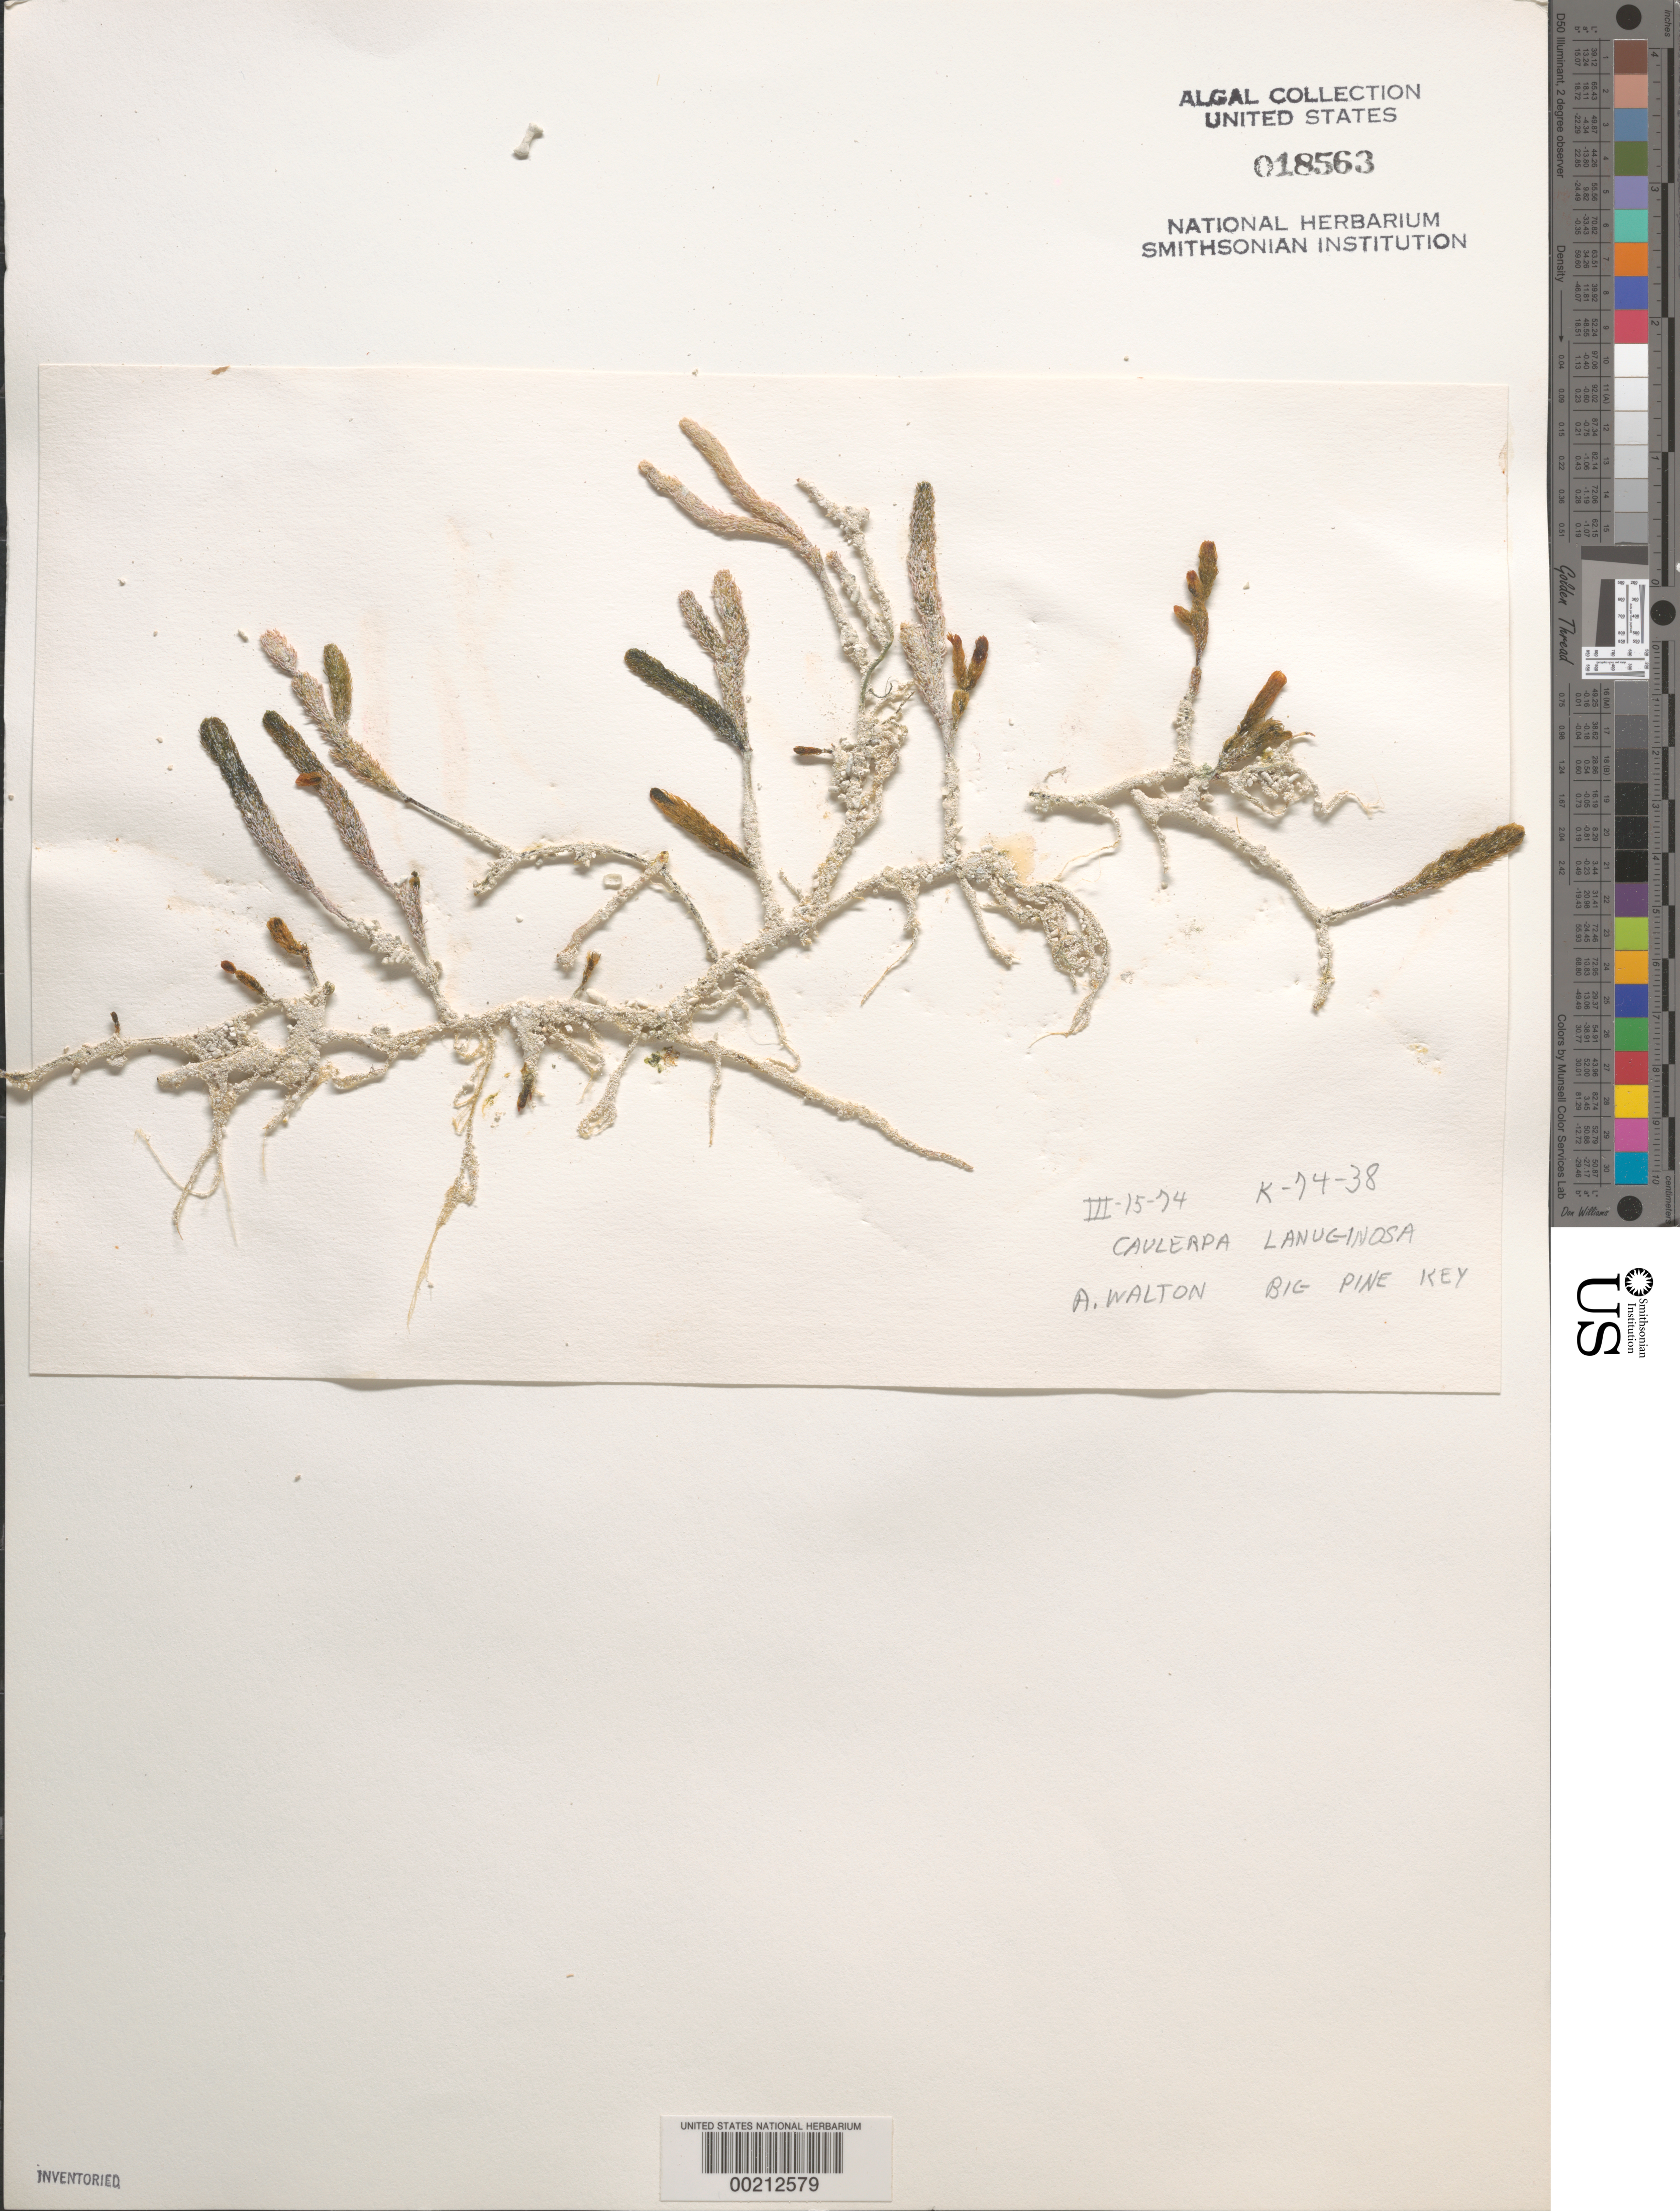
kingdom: Plantae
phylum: Chlorophyta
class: Ulvophyceae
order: Bryopsidales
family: Caulerpaceae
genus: Caulerpa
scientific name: Caulerpa lanuginosa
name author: J. Agardh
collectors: A. Walton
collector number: K-74-38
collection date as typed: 15 Mar 1974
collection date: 1974-03-15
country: United States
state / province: Florida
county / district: Monroe County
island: Big Pine Key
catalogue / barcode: US 18563